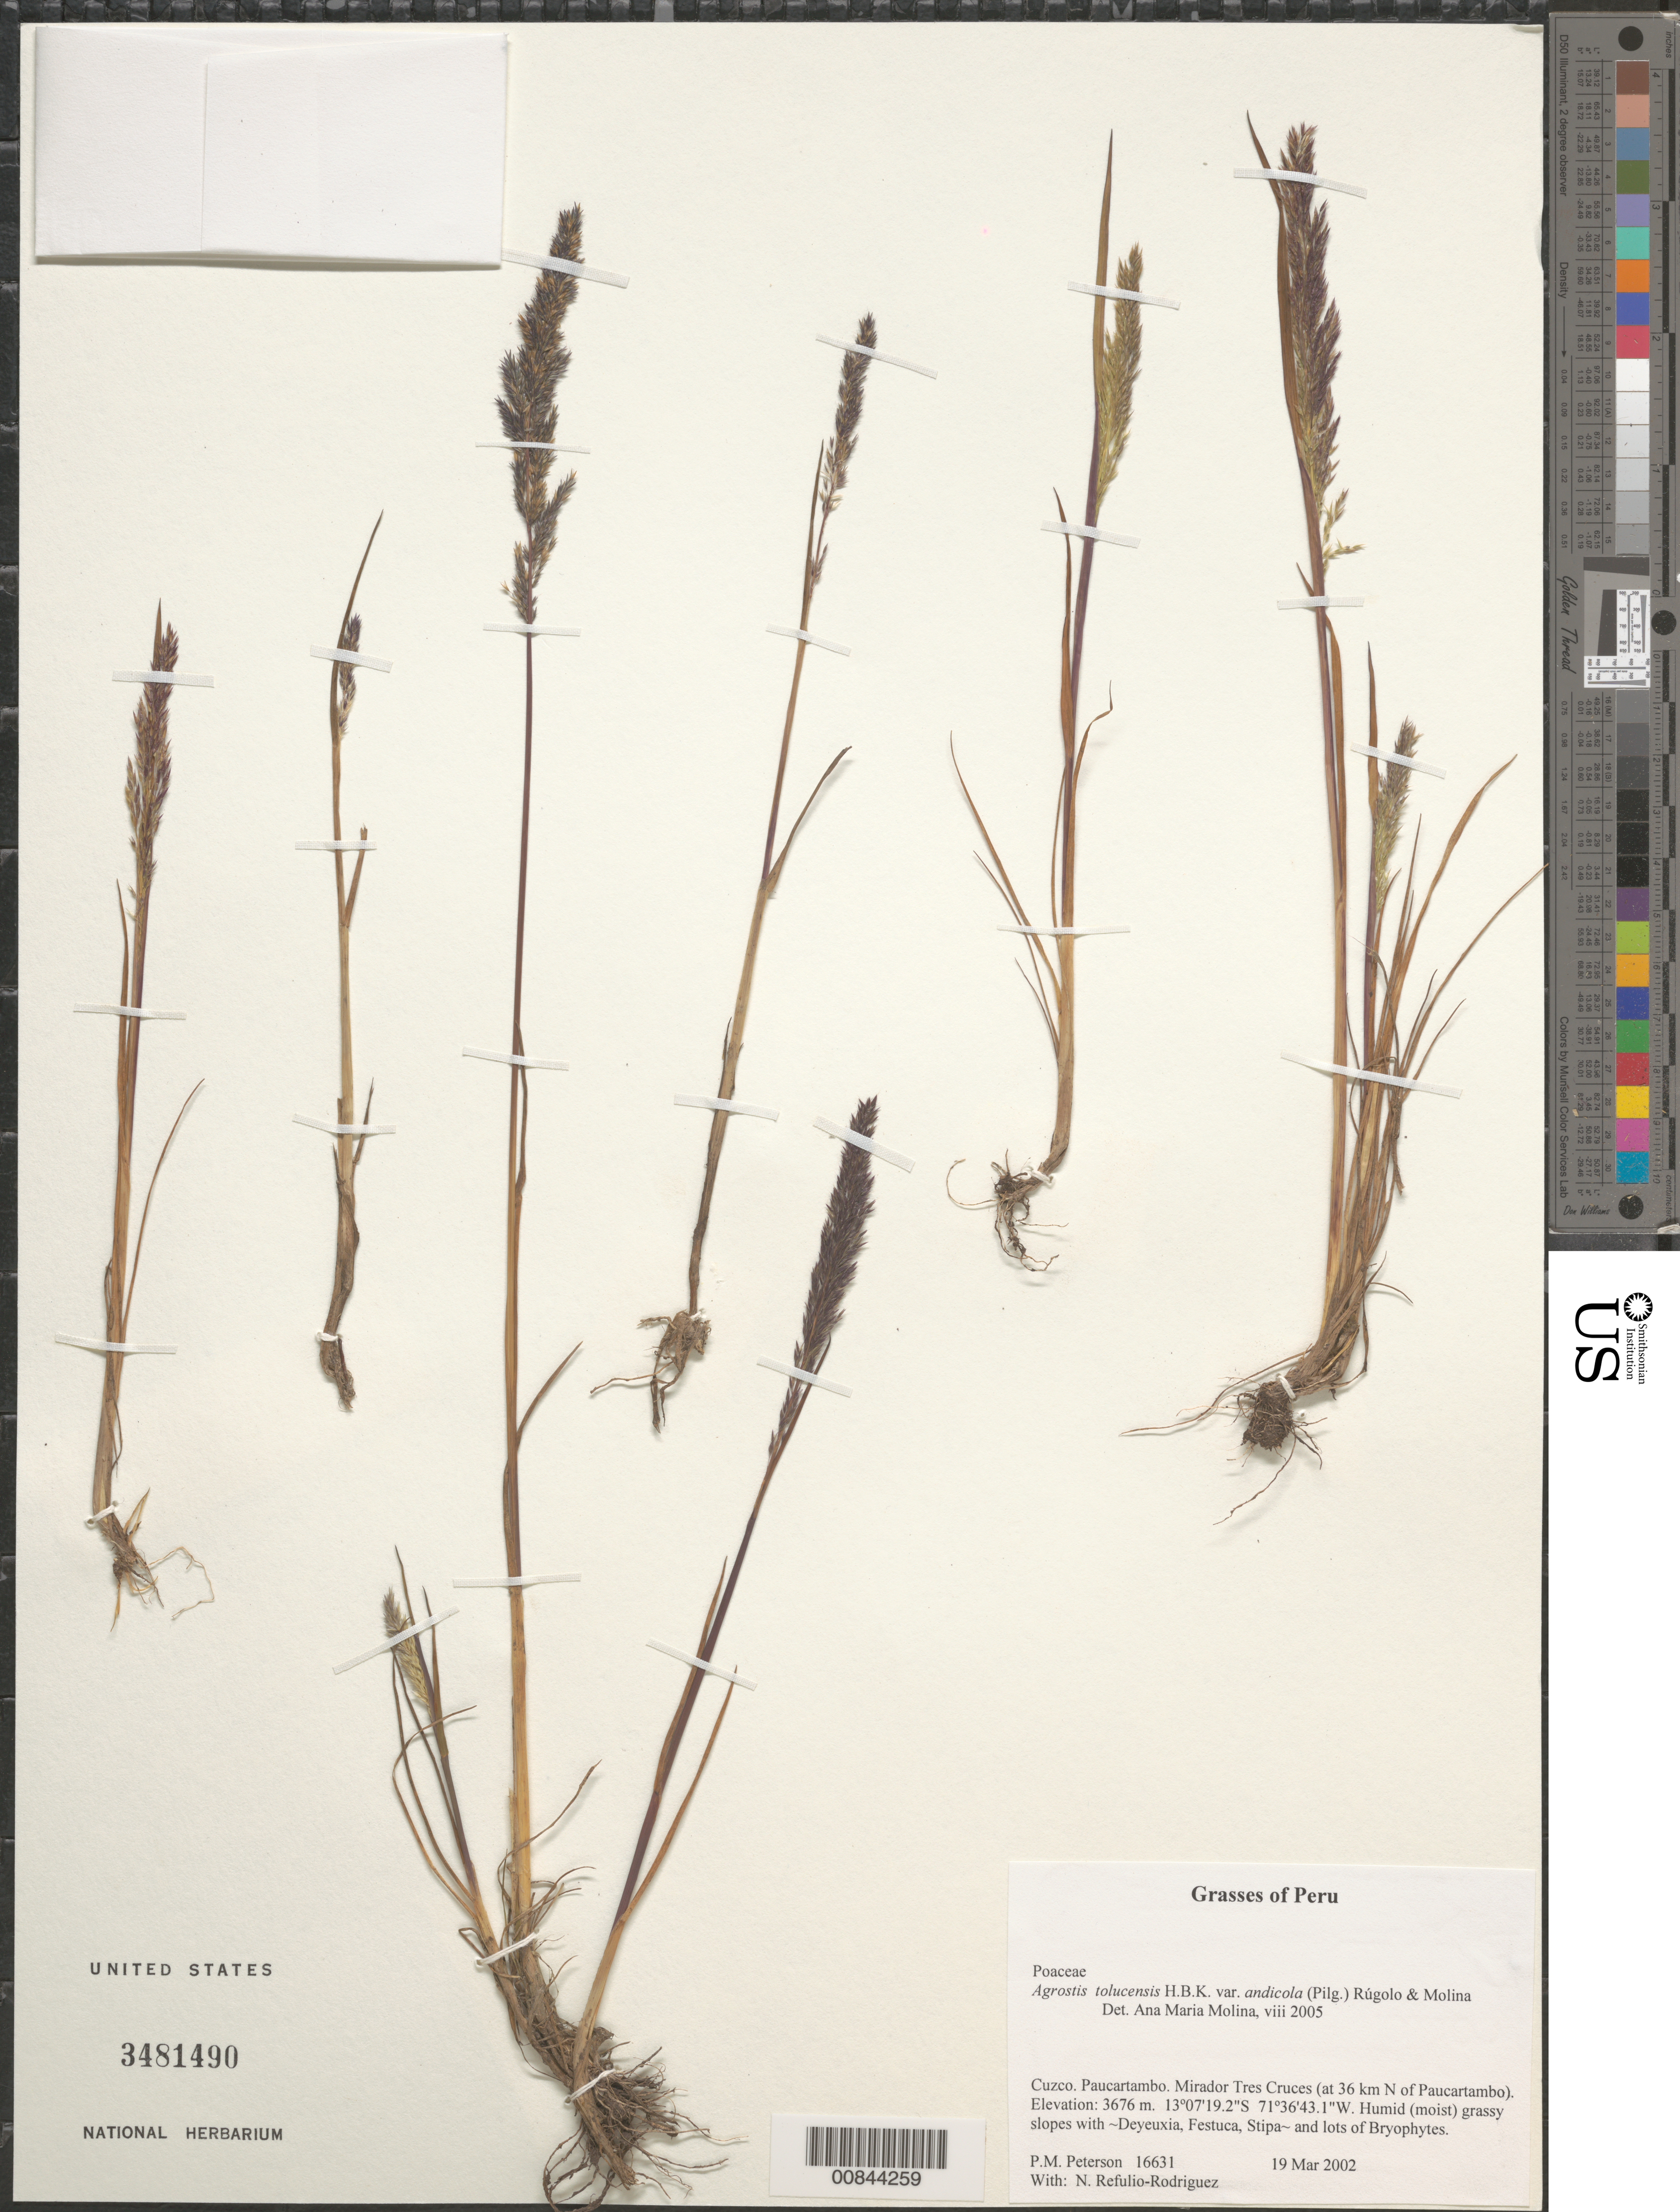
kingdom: Plantae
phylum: Tracheophyta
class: Liliopsida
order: Poales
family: Poaceae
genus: Agrostis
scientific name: Agrostis tolucensis var. andicola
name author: (Pilg.) Rúgolo & A.M. Molina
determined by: Molina, Ana M. de R.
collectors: P. M. Peterson & N. Refulio-Rodríguez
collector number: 16631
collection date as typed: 19 Mar 2002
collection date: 2002-03-19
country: Peru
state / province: Cusco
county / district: Paucartambo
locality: Mirador Tres Cruces (at 36 km N of Paucartambo).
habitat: Humid (moist) grassy slopes with ~Deyeuxia, Festuca, Stipa~ and lots of Bryophytes.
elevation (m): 3676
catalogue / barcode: US 3481490